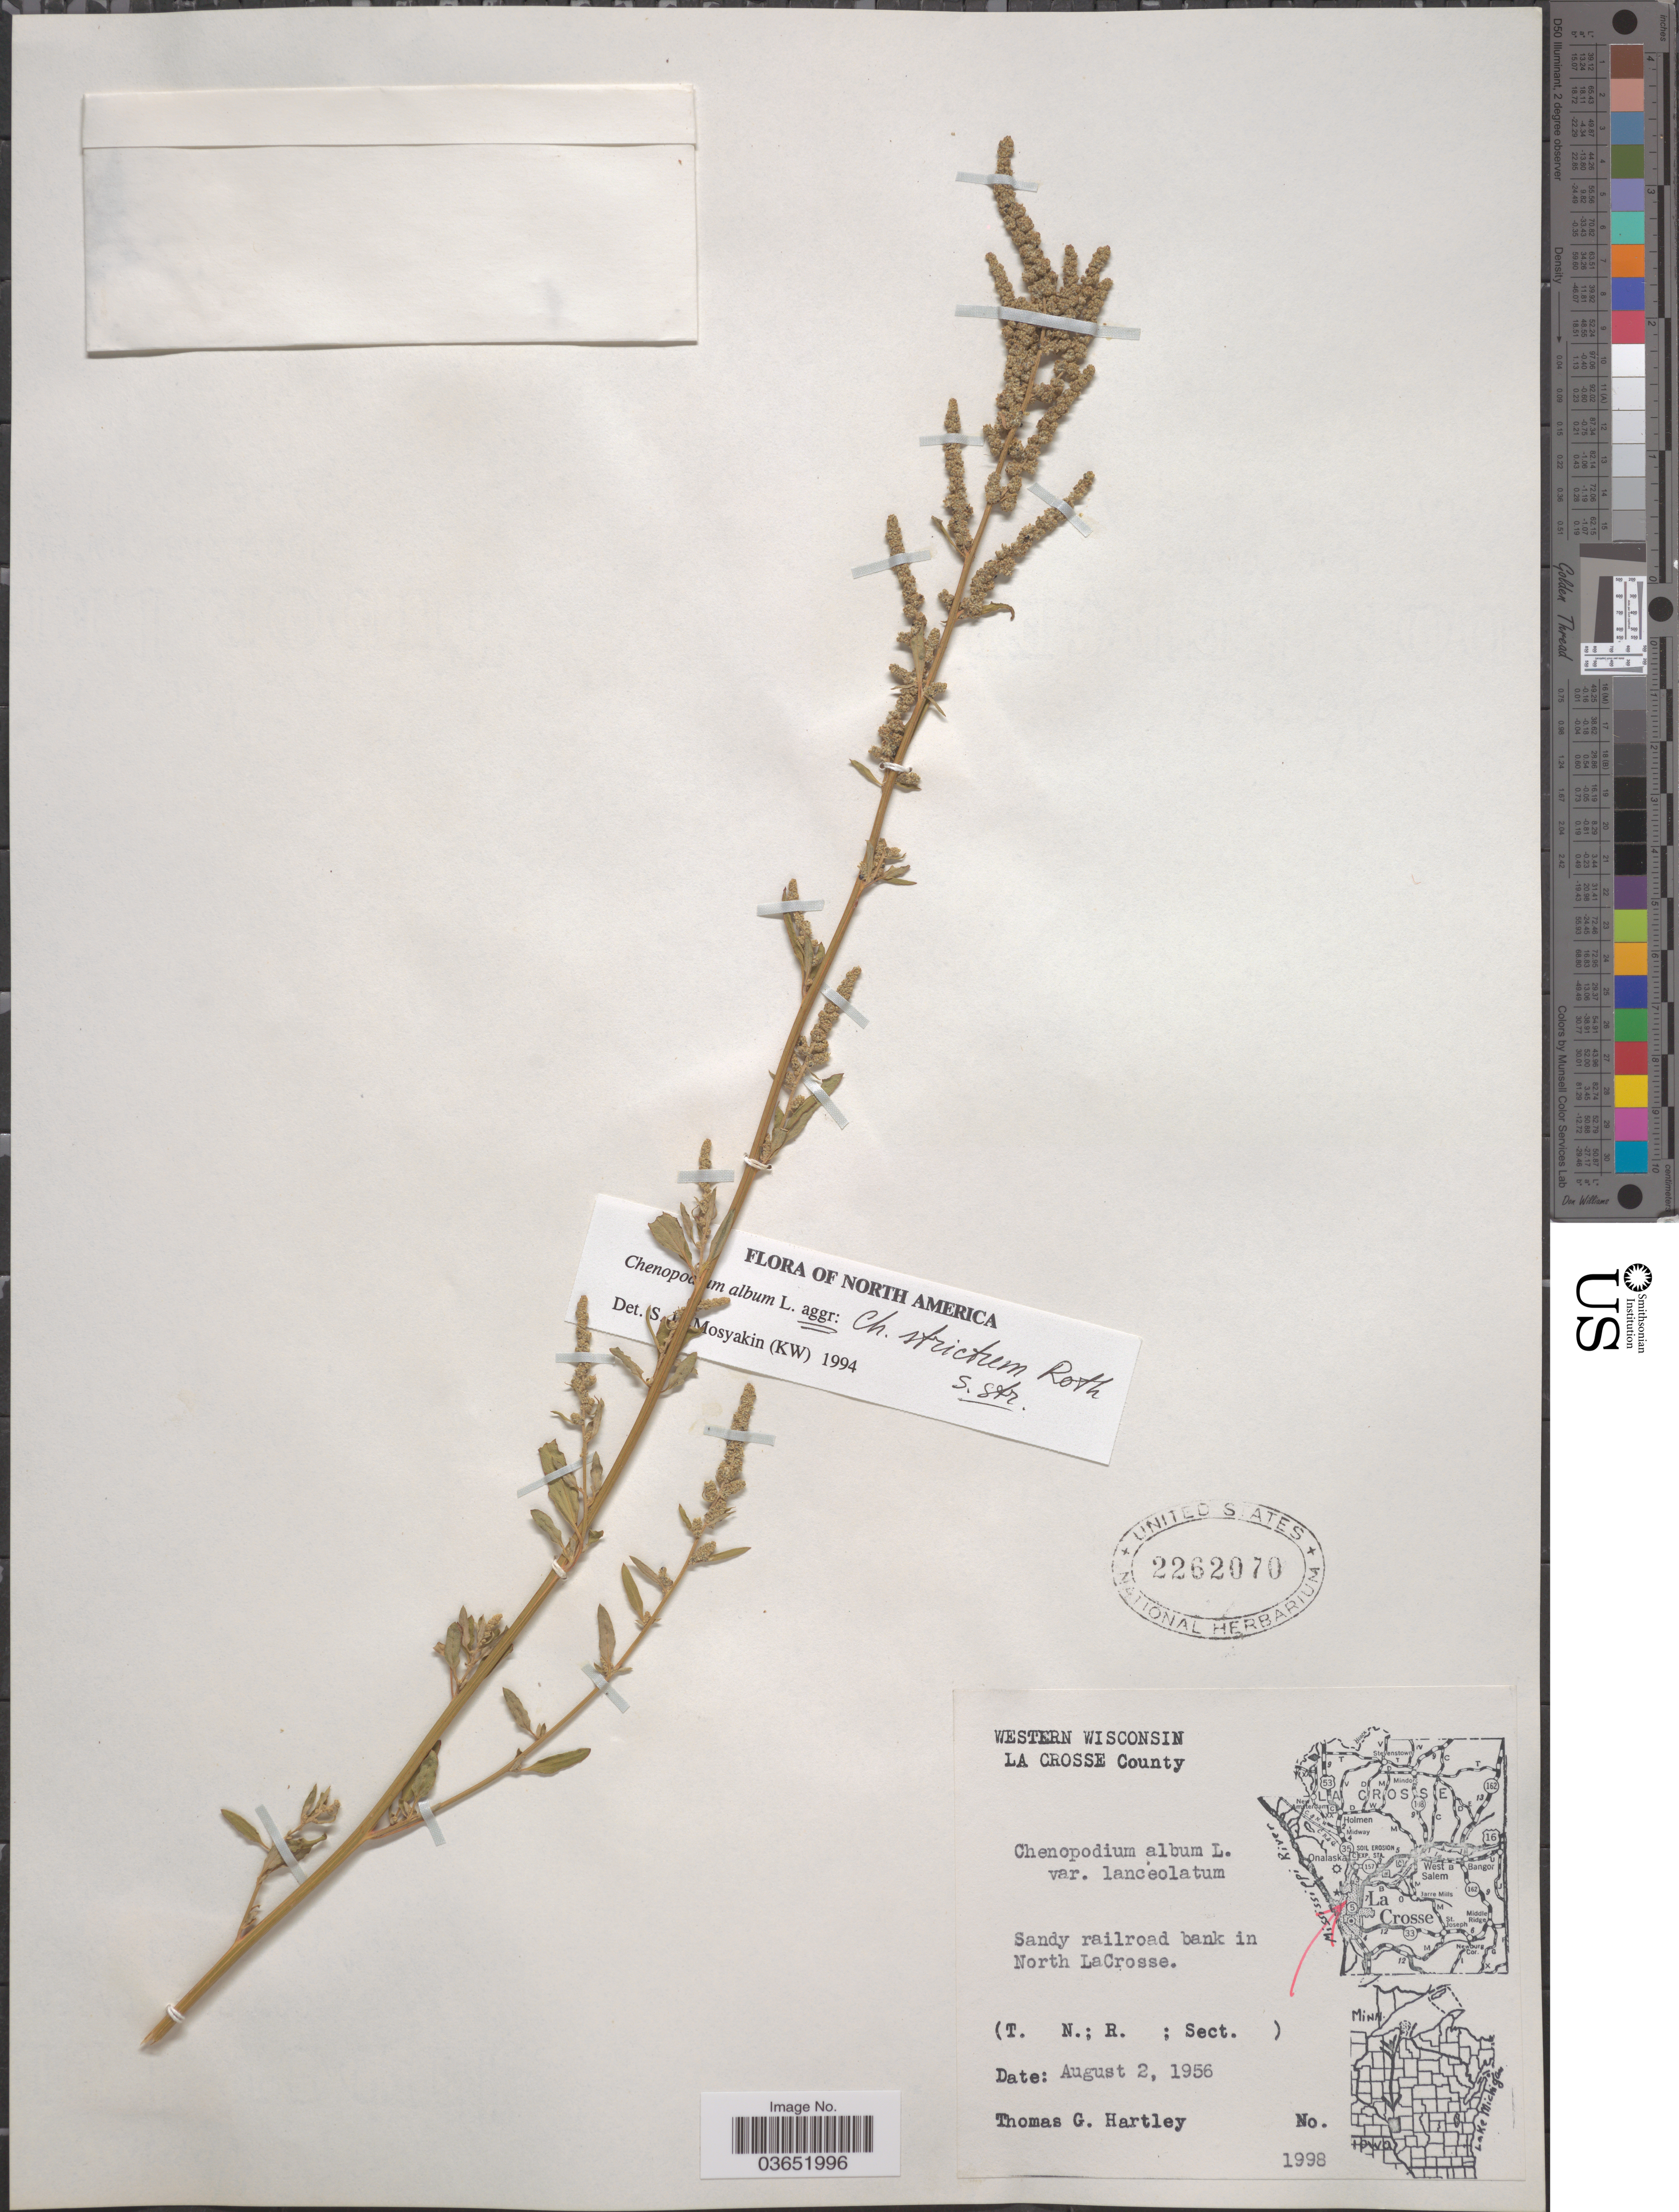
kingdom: Plantae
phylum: Tracheophyta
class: Magnoliopsida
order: Caryophyllales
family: Amaranthaceae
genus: Chenopodium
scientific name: Chenopodium album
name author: L.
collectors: T. G. Hartley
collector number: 1998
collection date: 1956-08-02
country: United States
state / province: Wisconsin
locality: Western Wisconsin. La Crosse County. Sandy railroad bank in North LaCrosse.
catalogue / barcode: US 2262070